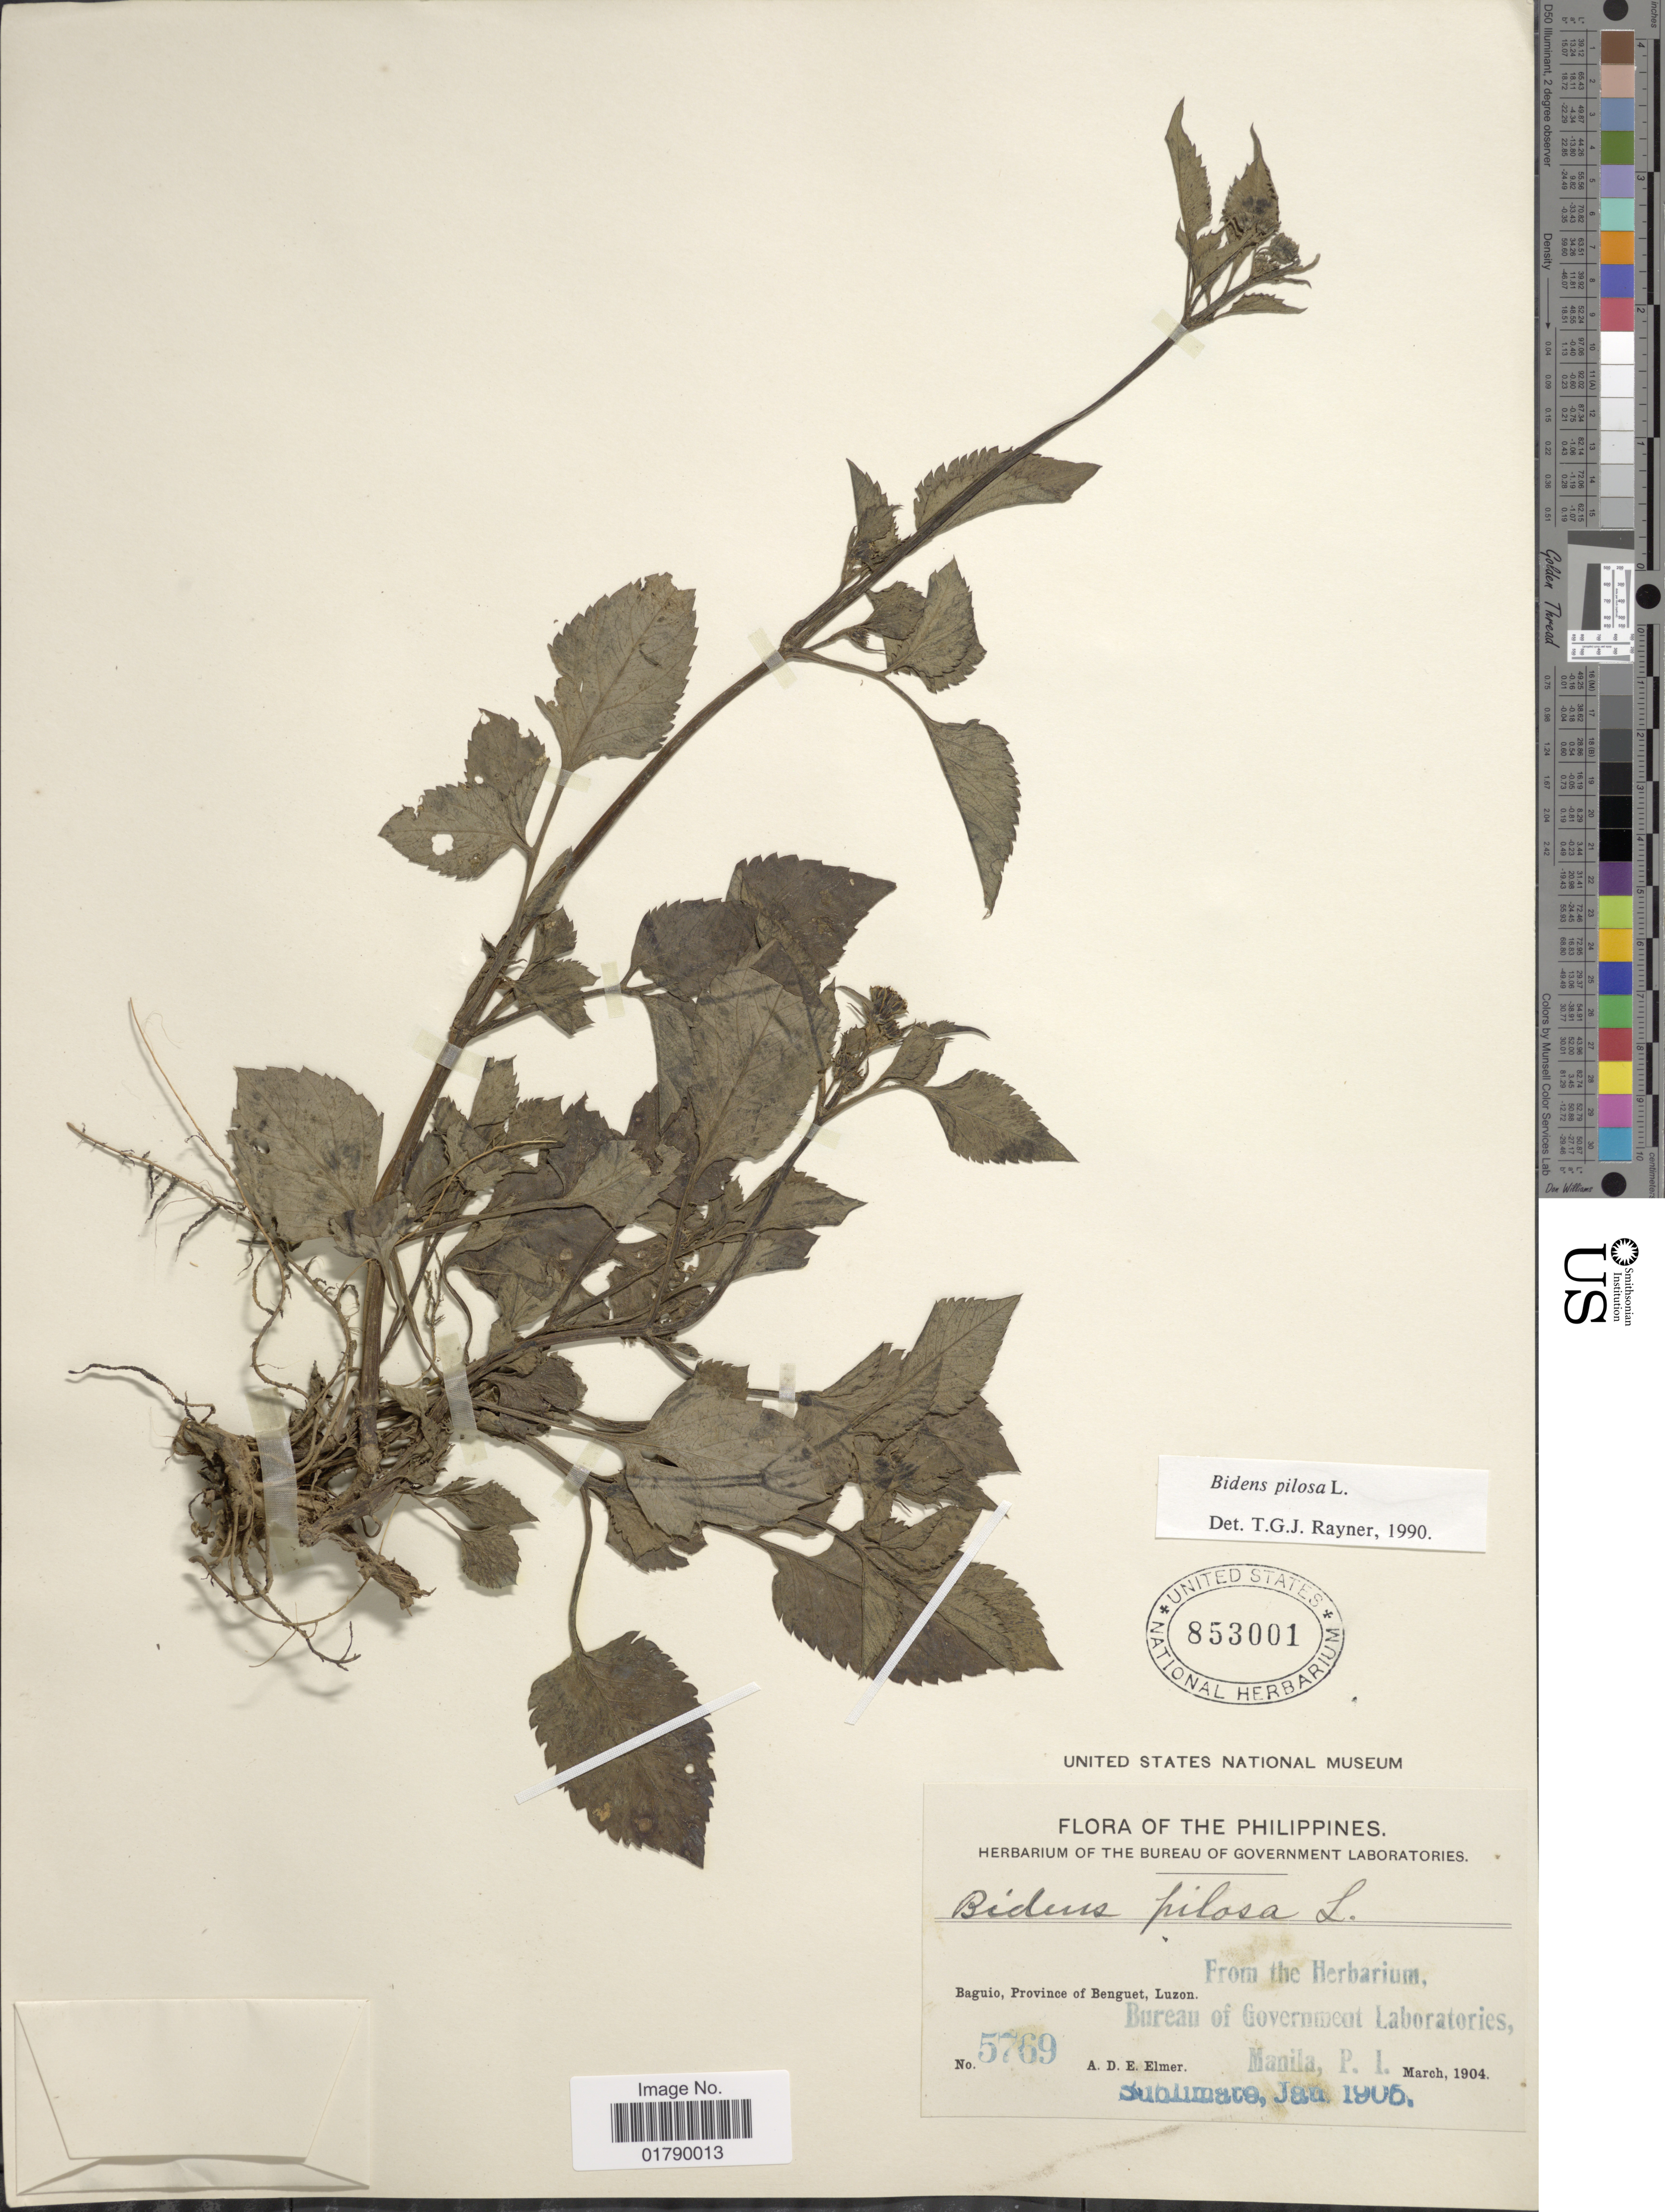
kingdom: Plantae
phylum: Tracheophyta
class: Magnoliopsida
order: Asterales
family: Asteraceae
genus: Bidens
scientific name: Bidens pilosa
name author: L.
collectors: A. D. E. Elmer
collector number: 5769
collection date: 1904-03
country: Philippines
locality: Baguio, Province of Benguet, Luzon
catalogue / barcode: US 853001